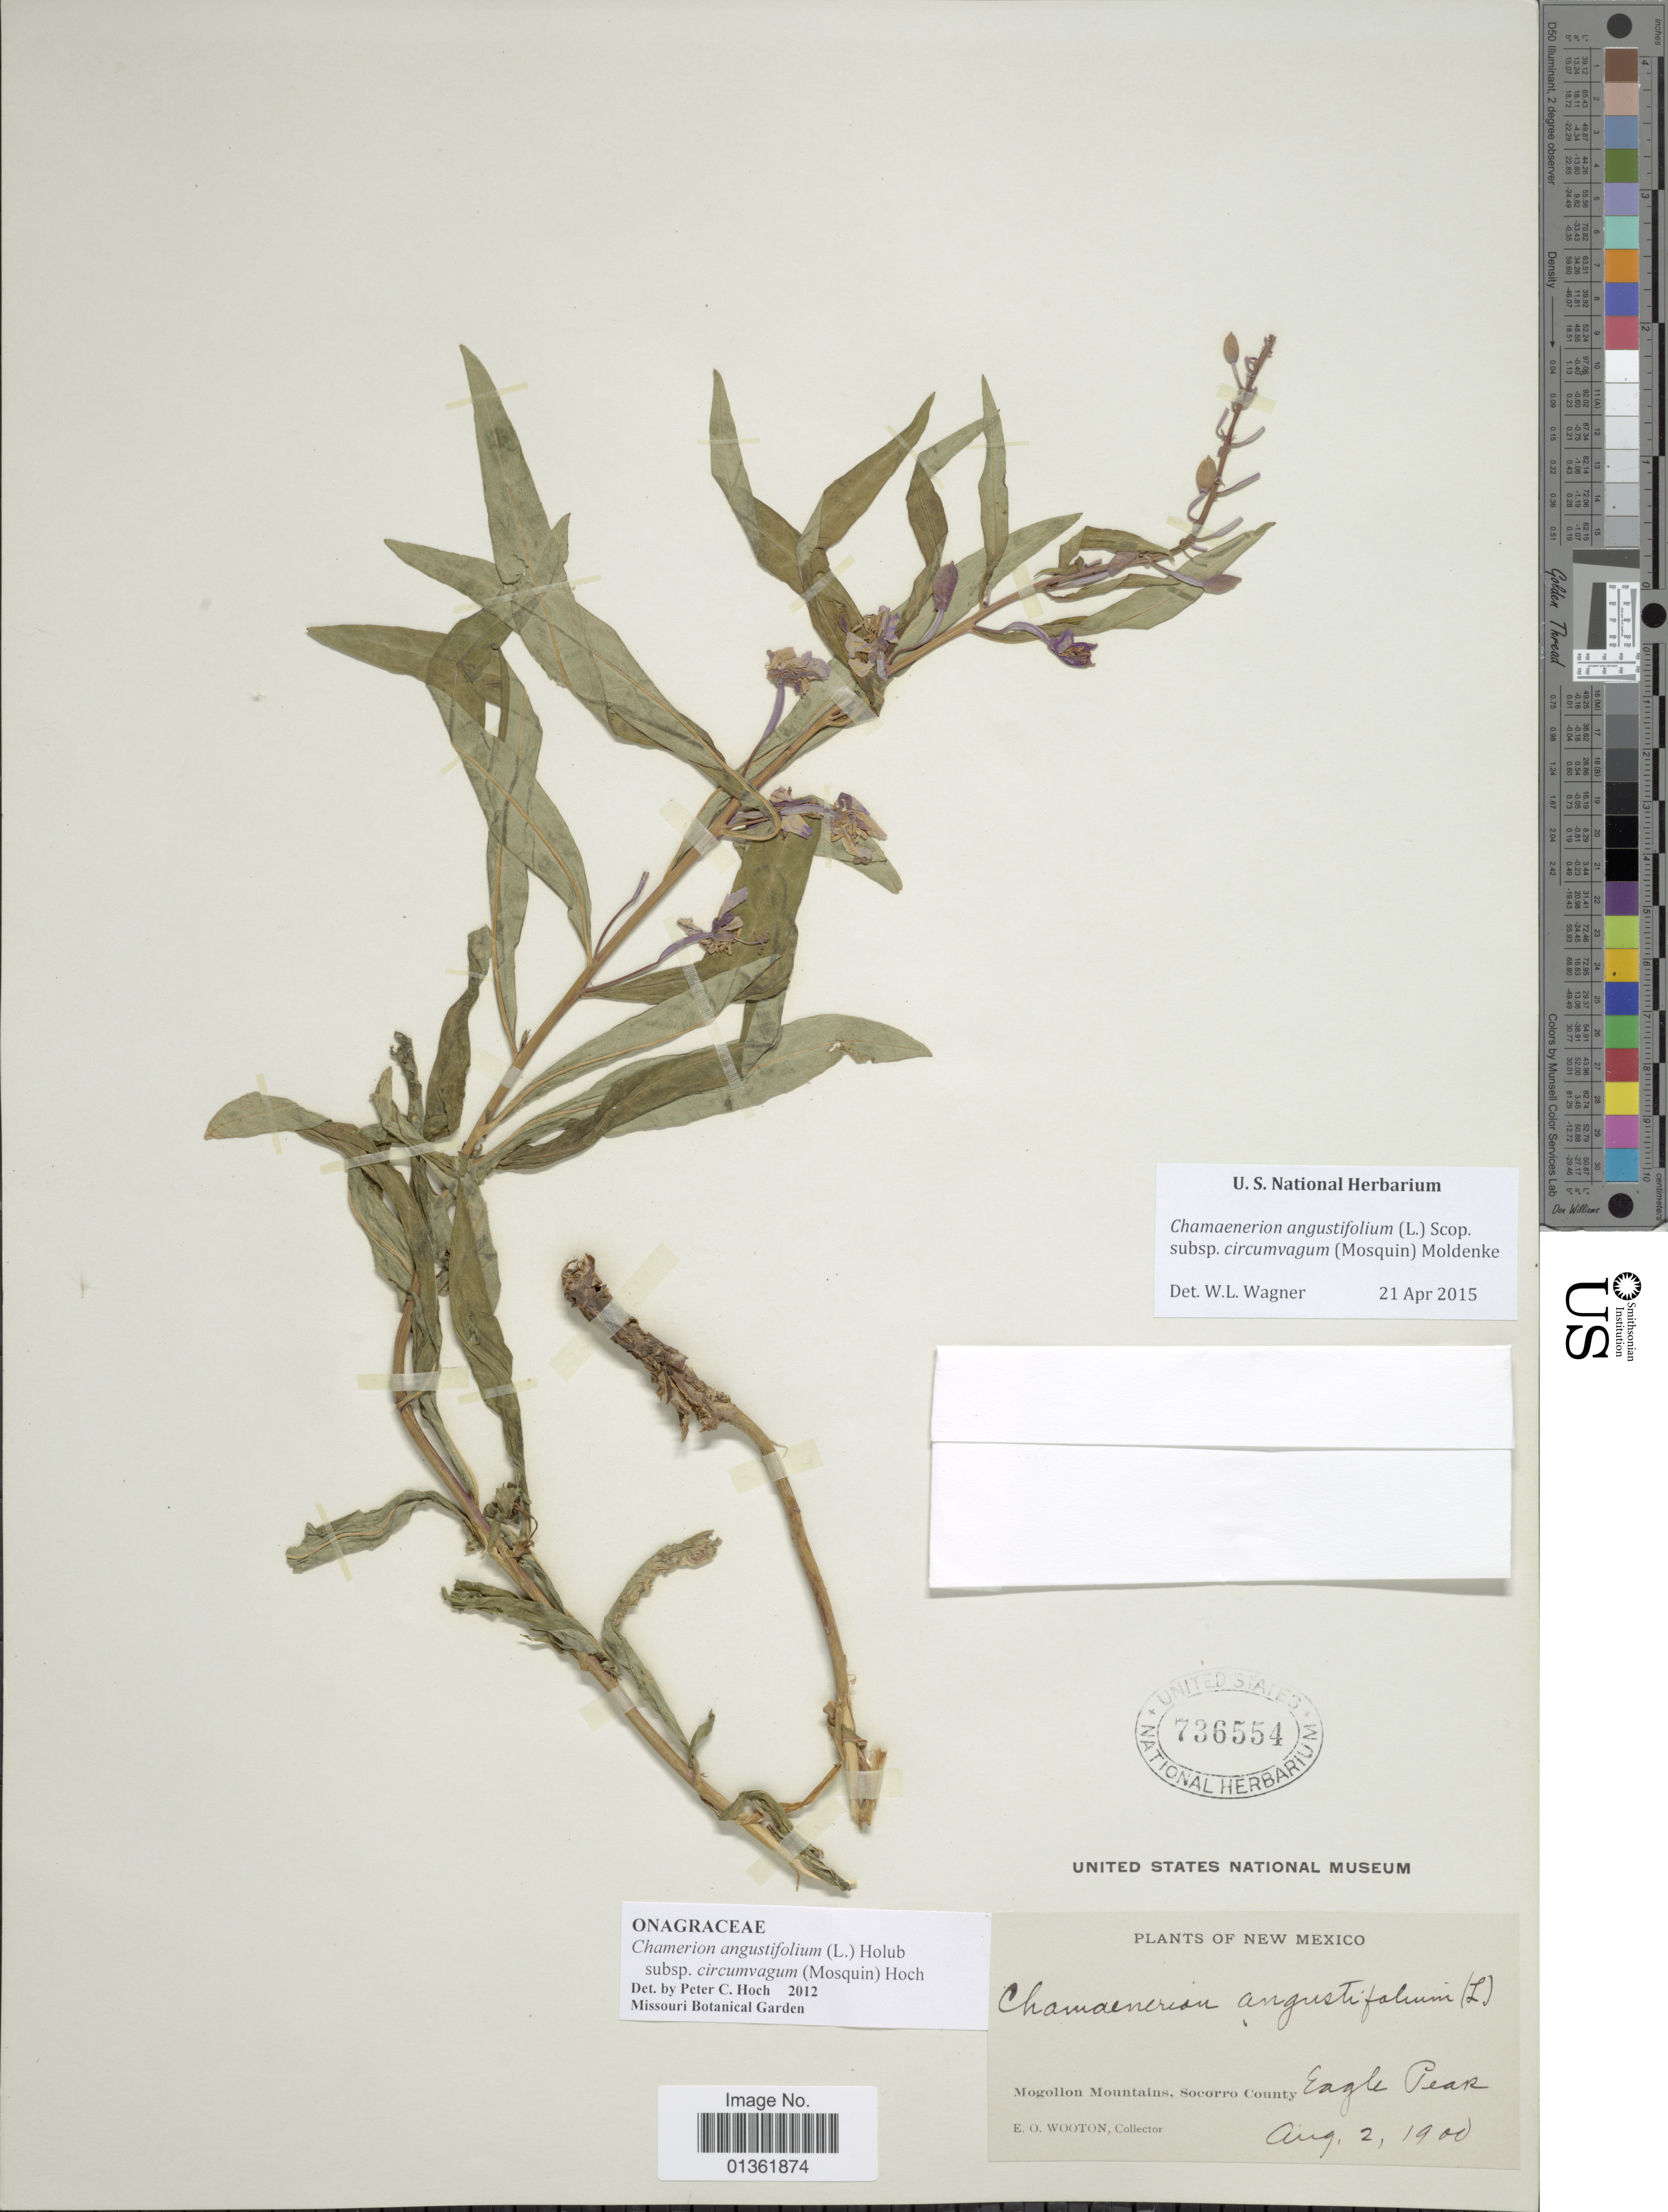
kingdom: Plantae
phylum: Tracheophyta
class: Magnoliopsida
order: Myrtales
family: Onagraceae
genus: Chamaenerion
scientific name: Chamaenerion angustifolium subsp. circumvagum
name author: (Mosquin) Moldenke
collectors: E. O. Wooton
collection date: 1900-08-02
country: United States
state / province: New Mexico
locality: Mogolion Mountains, Socorro County, Eagle Peak.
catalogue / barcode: US 736554